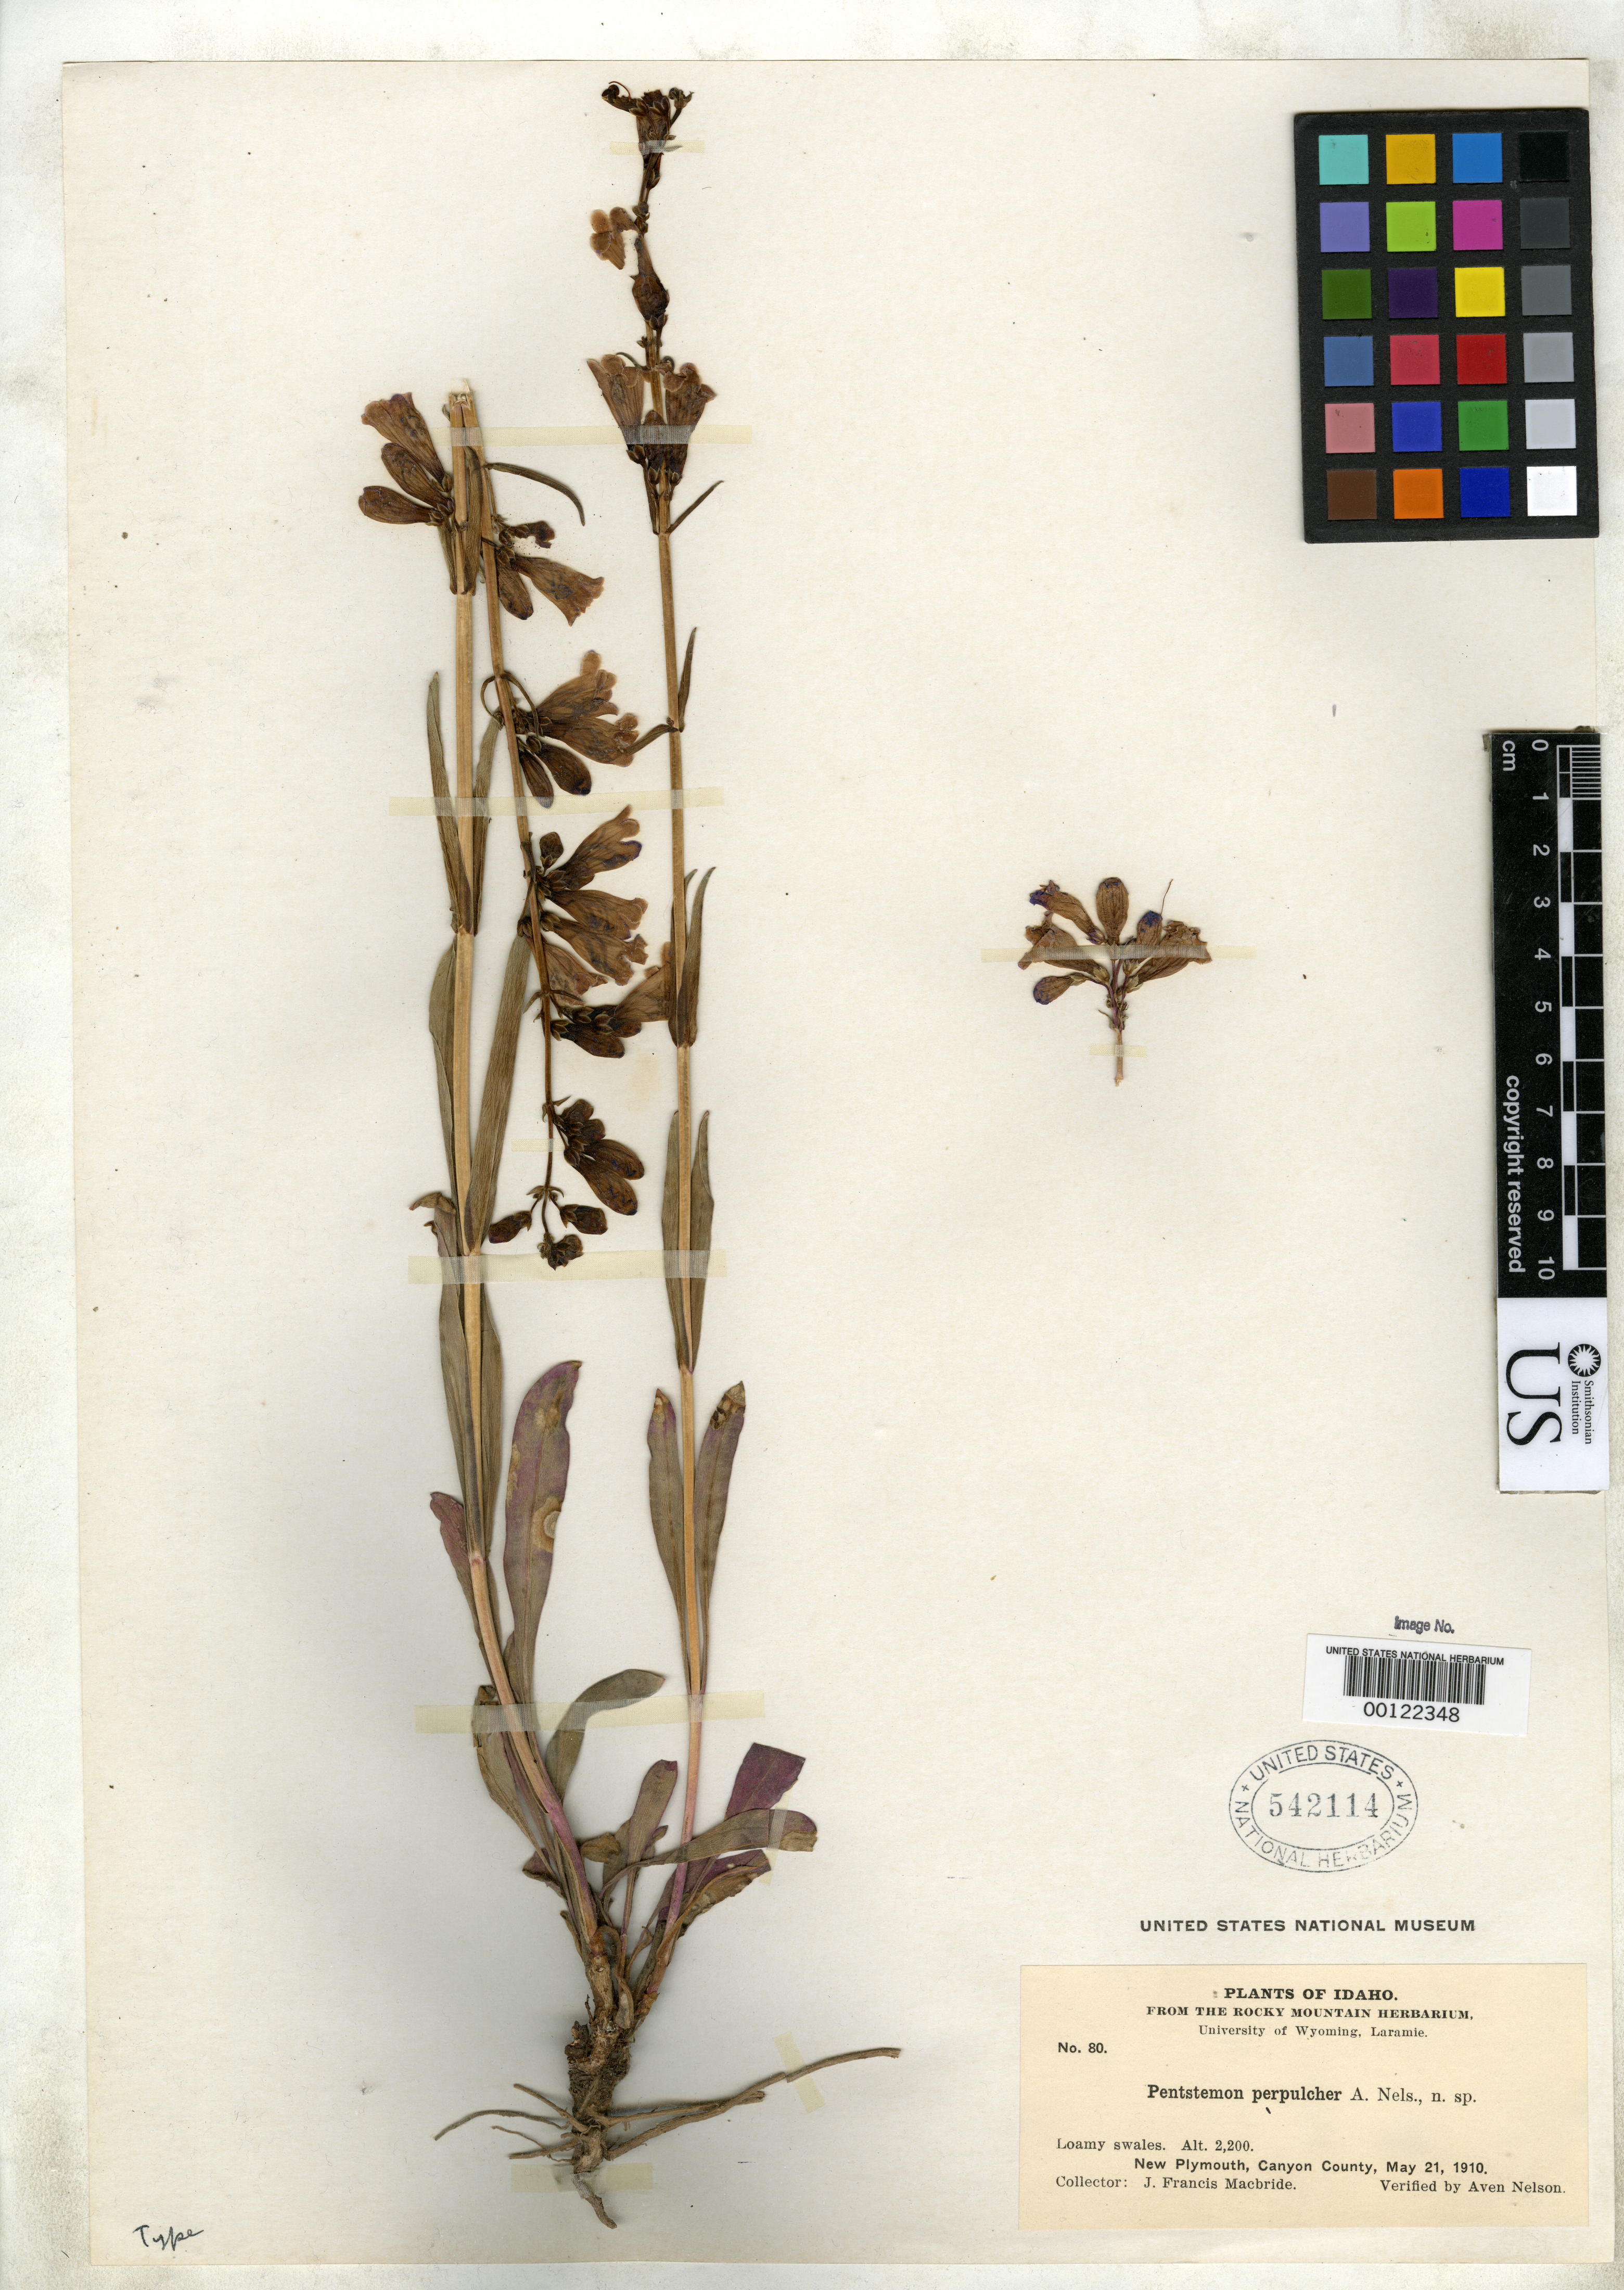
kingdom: Plantae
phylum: Tracheophyta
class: Magnoliopsida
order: Lamiales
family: Plantaginaceae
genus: Penstemon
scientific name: Penstemon perpulcher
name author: A. Nelson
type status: Isotype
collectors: J. F. Macbride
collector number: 80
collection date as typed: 21 May 1910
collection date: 1910-05-21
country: United States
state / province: Idaho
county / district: Canyon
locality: New Plymouth.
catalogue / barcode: US 542114